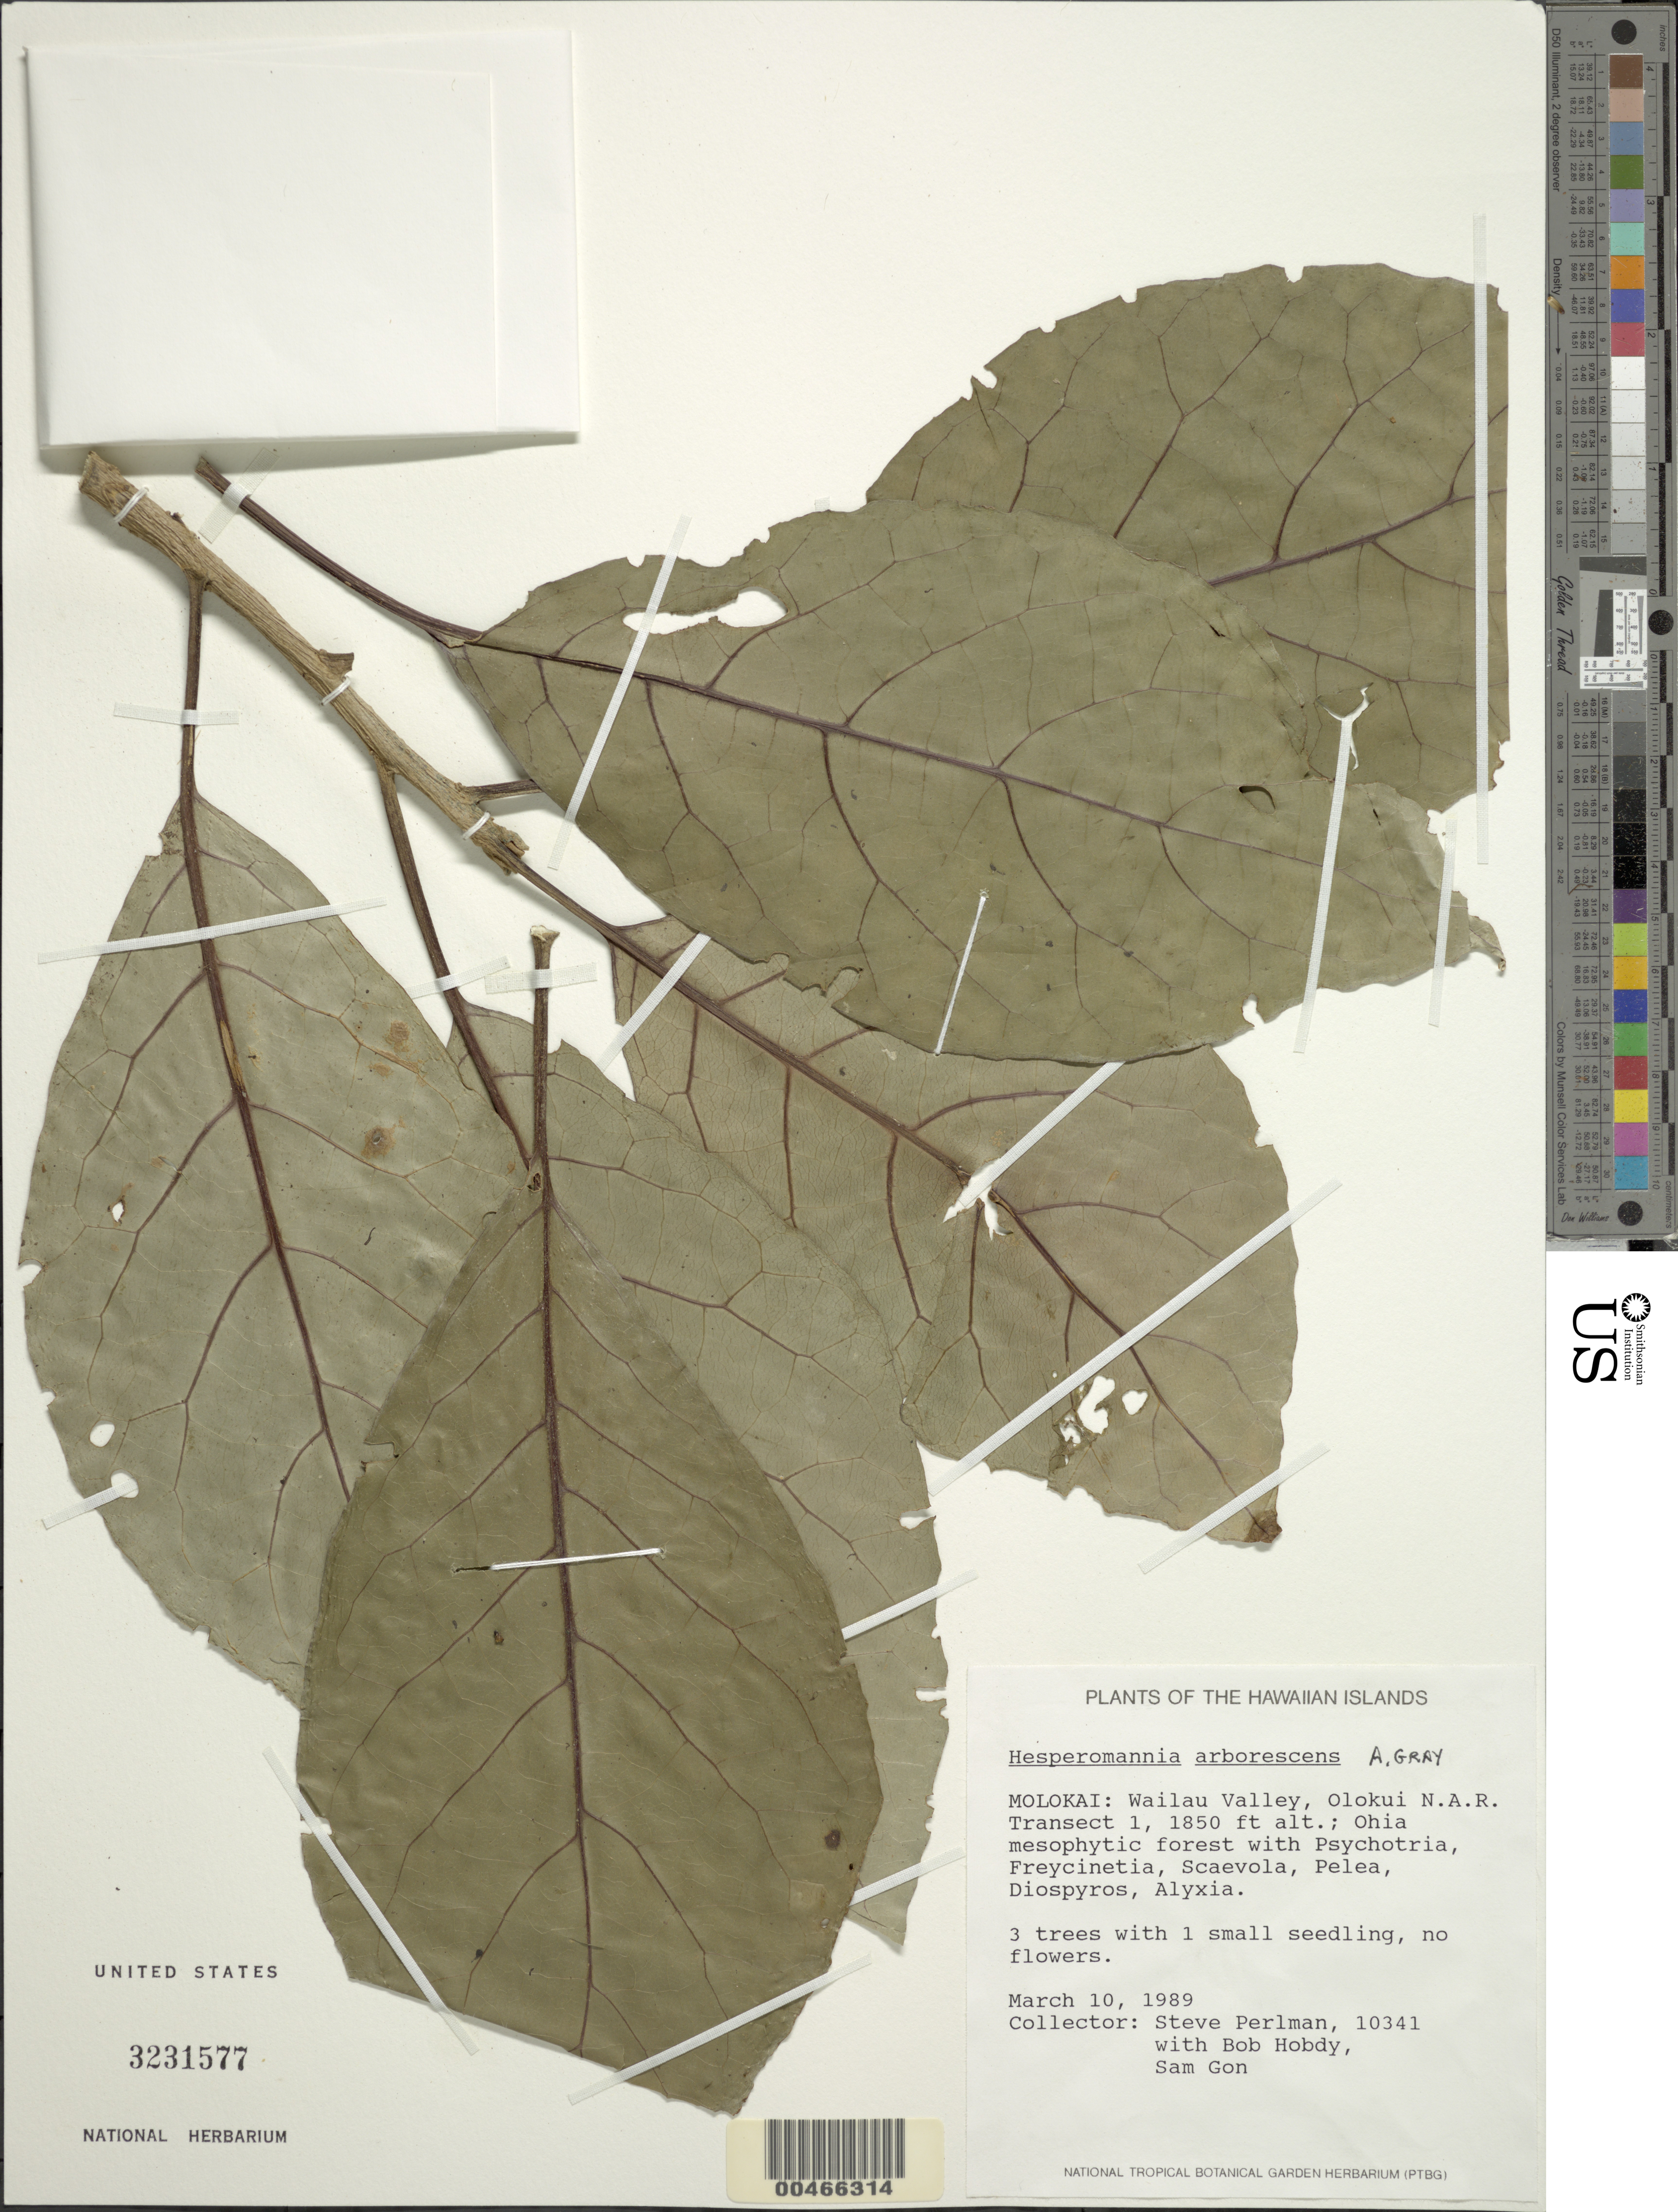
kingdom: Plantae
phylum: Tracheophyta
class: Magnoliopsida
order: Asterales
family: Asteraceae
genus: Hesperomannia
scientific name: Hesperomannia arborescens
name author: A. Gray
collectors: S. P. Perlman, B. Hobdy & S. Gon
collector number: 10341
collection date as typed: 10 Mar 1989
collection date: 1989-03-10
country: United States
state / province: Hawaii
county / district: Maui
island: Moloka'i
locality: Wailau Valley, Olokui N.A.R. Transect 1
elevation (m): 564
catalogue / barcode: US 3231577